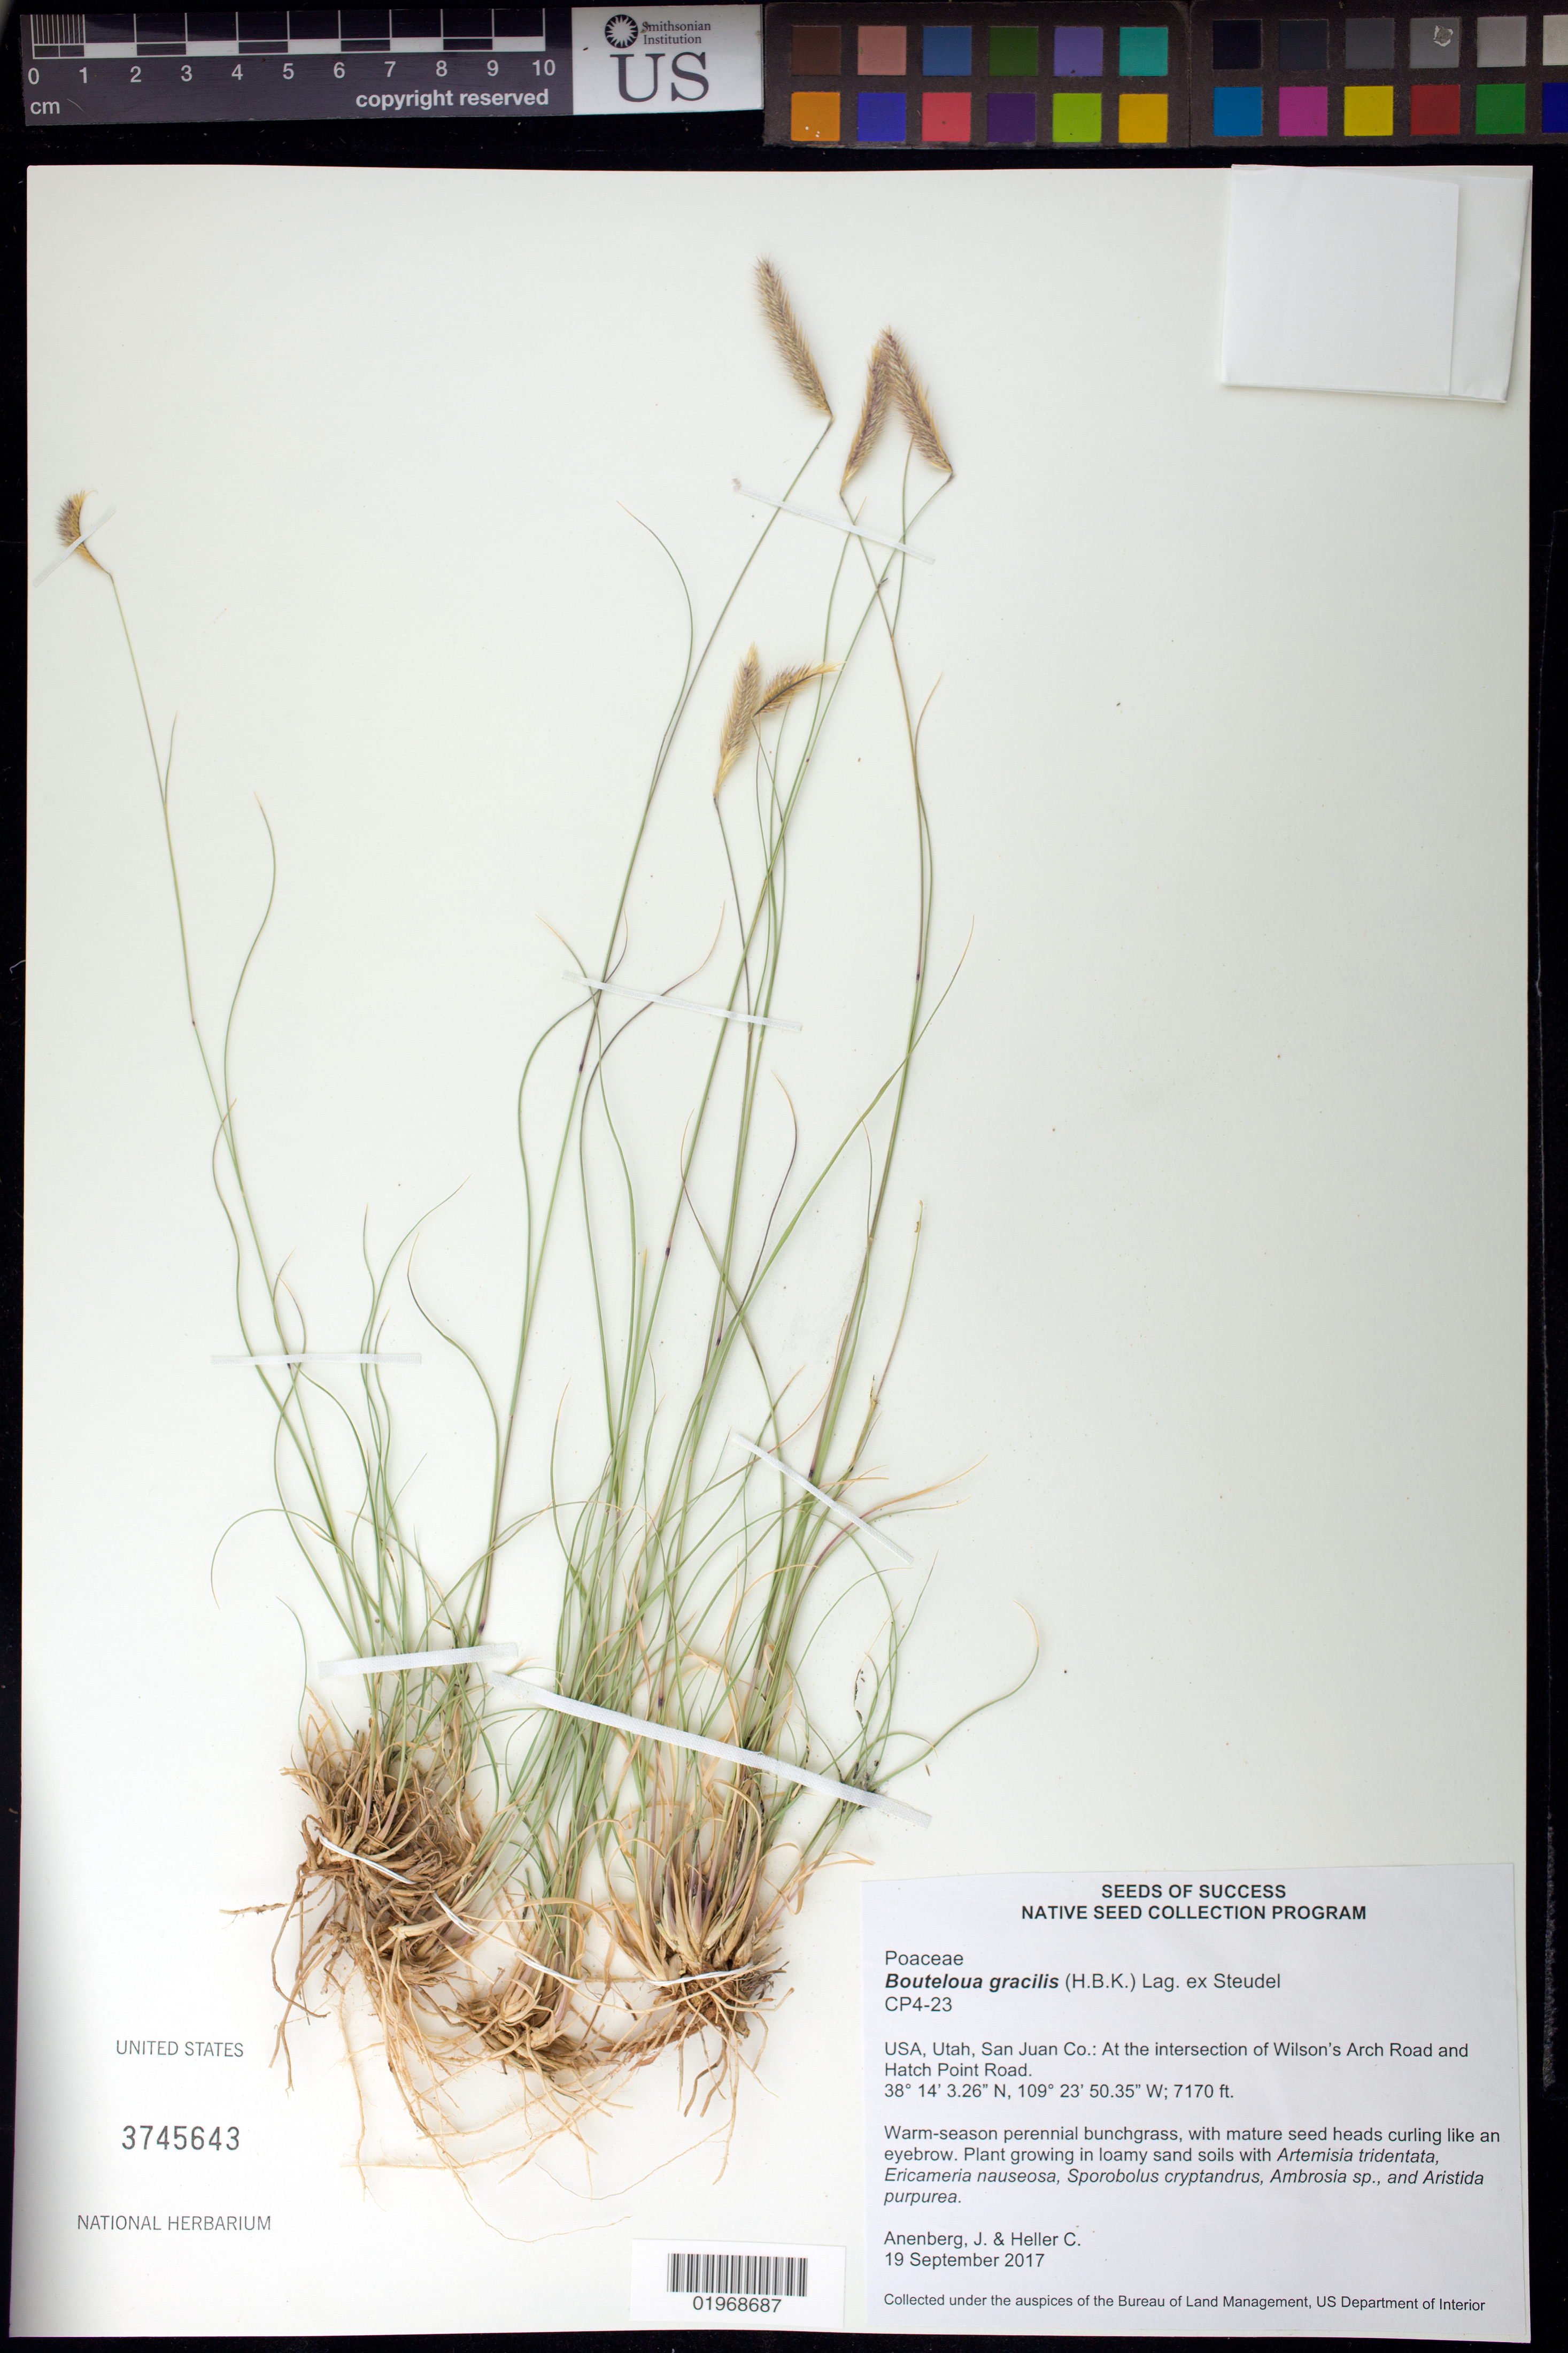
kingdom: Plantae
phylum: Tracheophyta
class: Liliopsida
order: Poales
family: Poaceae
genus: Bouteloua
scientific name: Bouteloua gracilis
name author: (Kunth) Lag. ex Griffiths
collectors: J. Anenberg & C. Heller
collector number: CP4-23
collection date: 2017-09-29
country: United States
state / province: Utah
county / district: San Juan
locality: Intersection of Wilson's Arch Road and Hatch Point Rd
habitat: Loamy sand soils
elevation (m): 2185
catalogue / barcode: US 3745643